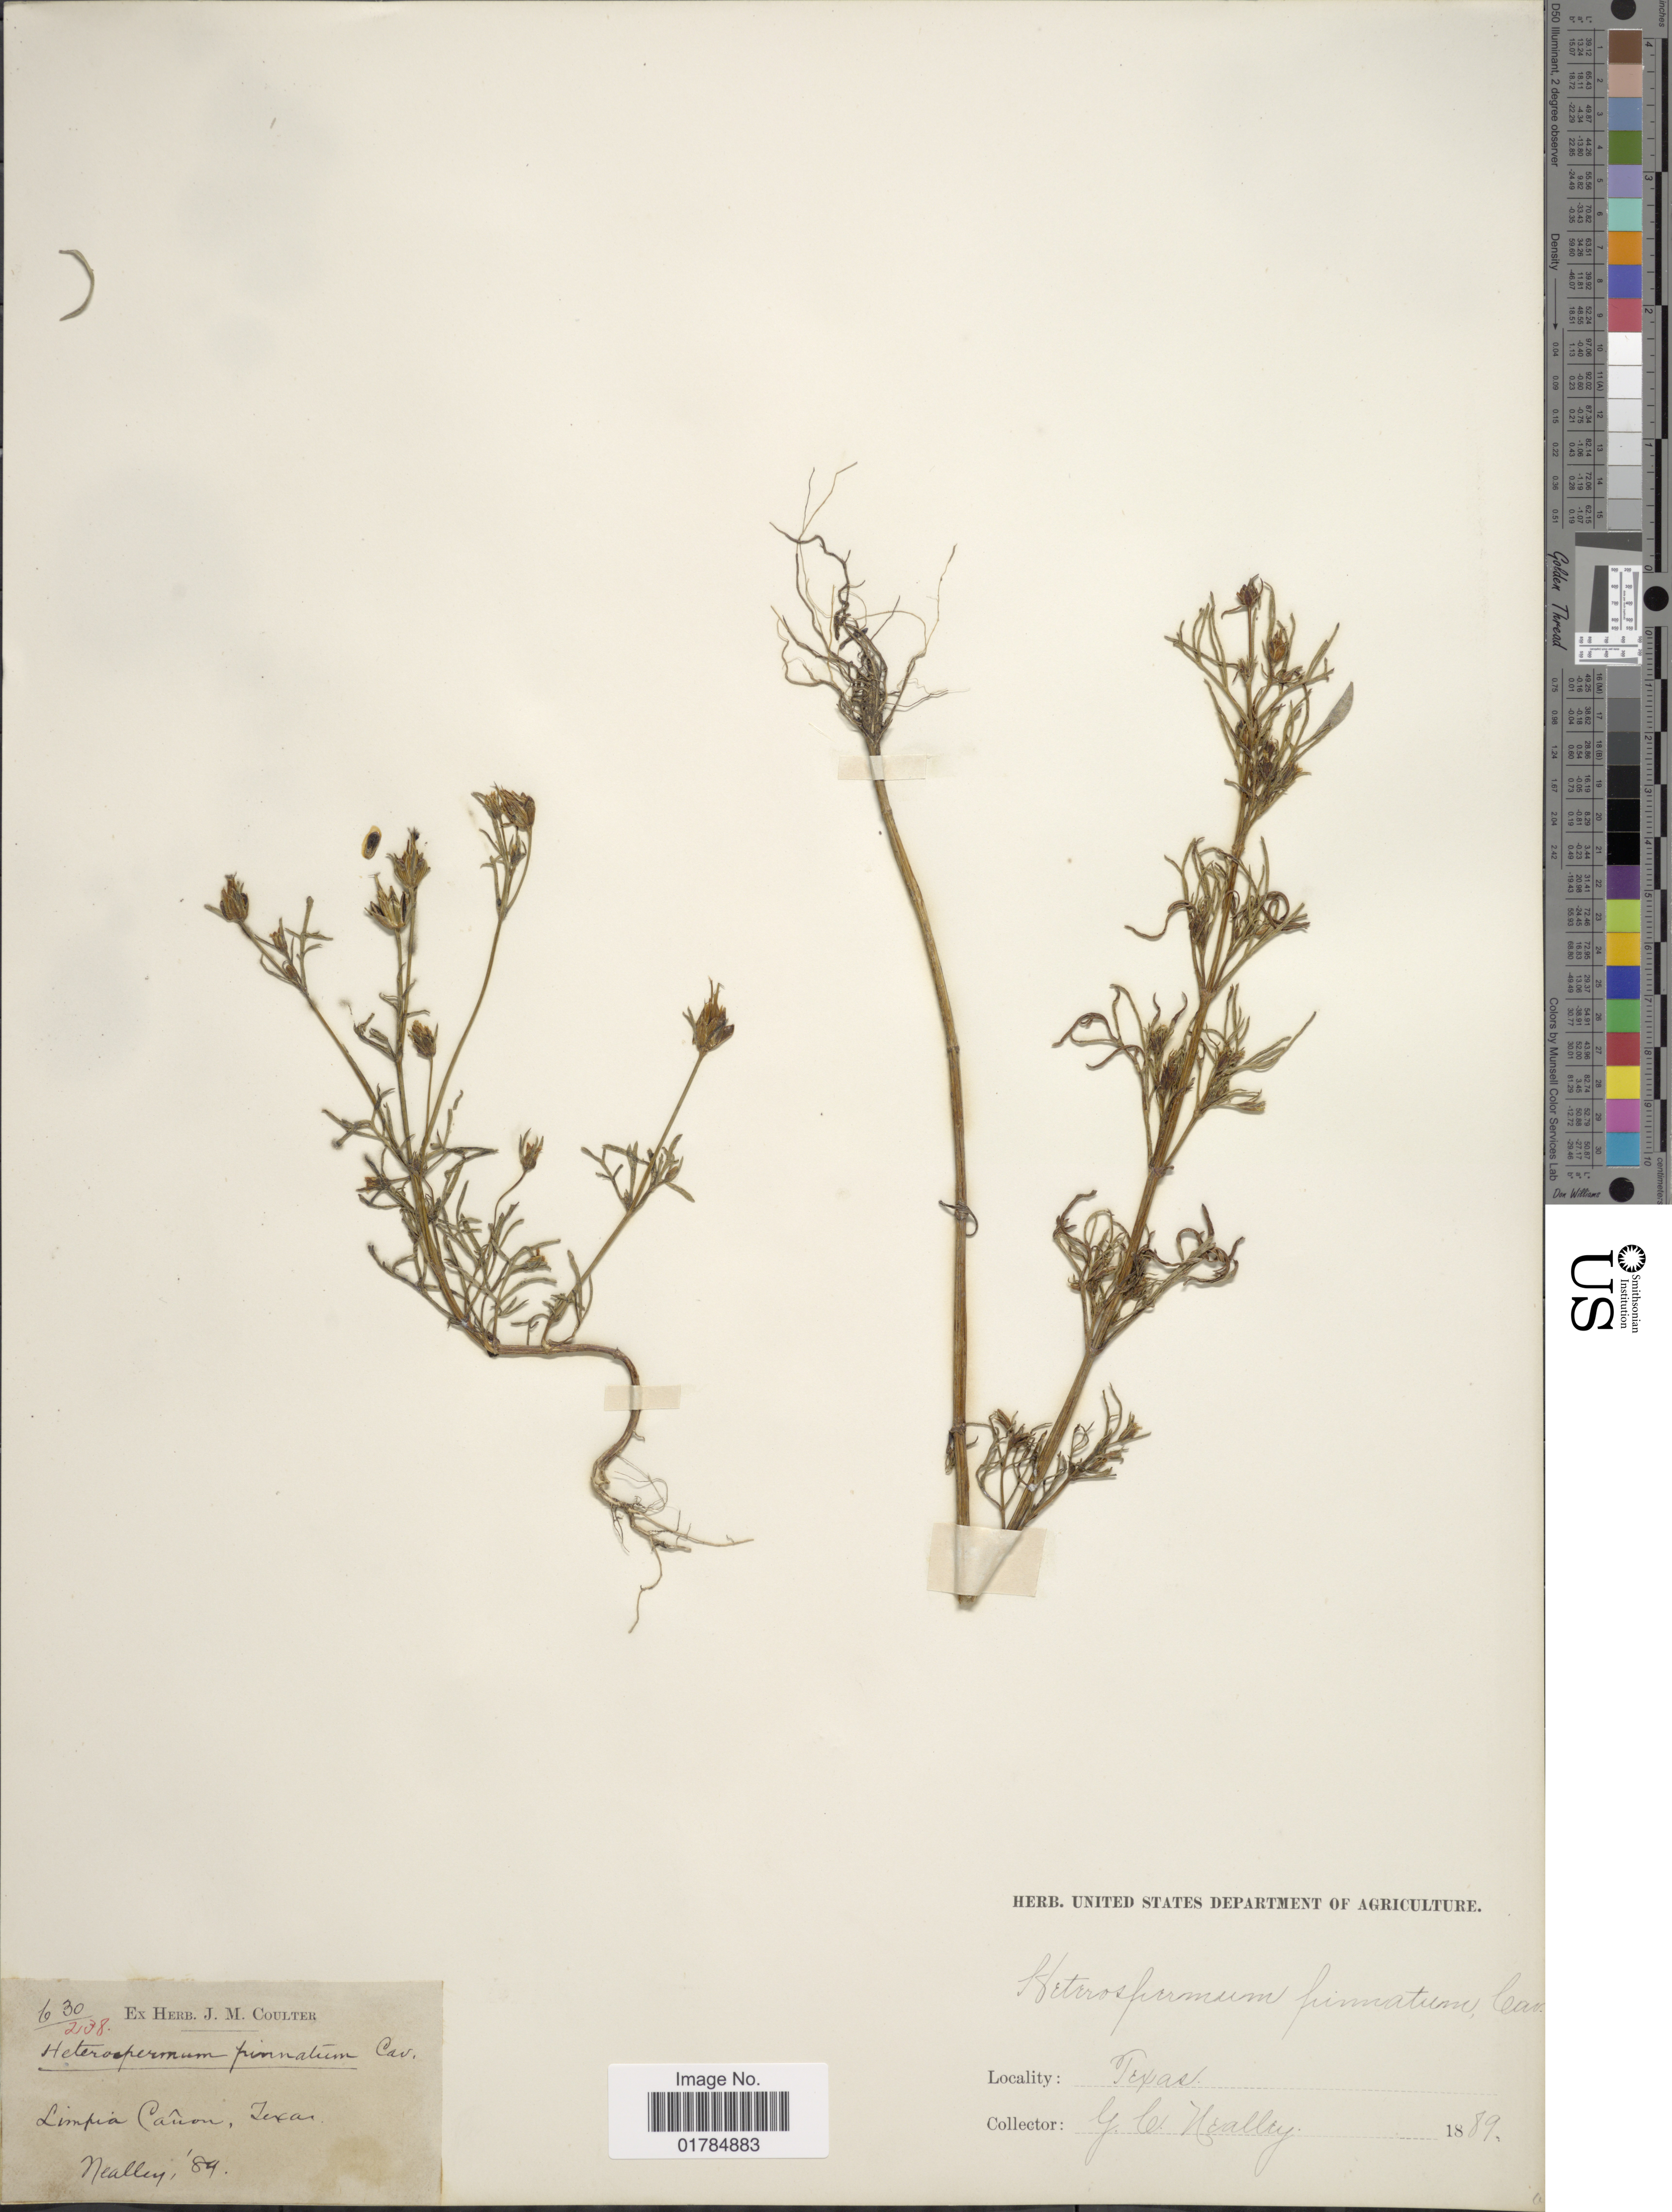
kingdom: Plantae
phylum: Tracheophyta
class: Magnoliopsida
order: Asterales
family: Asteraceae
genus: Heterosperma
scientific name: Heterosperma pinnatum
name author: Cav.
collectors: G. C. Nealley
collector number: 630/238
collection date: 1889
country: United States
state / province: Texas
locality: Limpia Canon